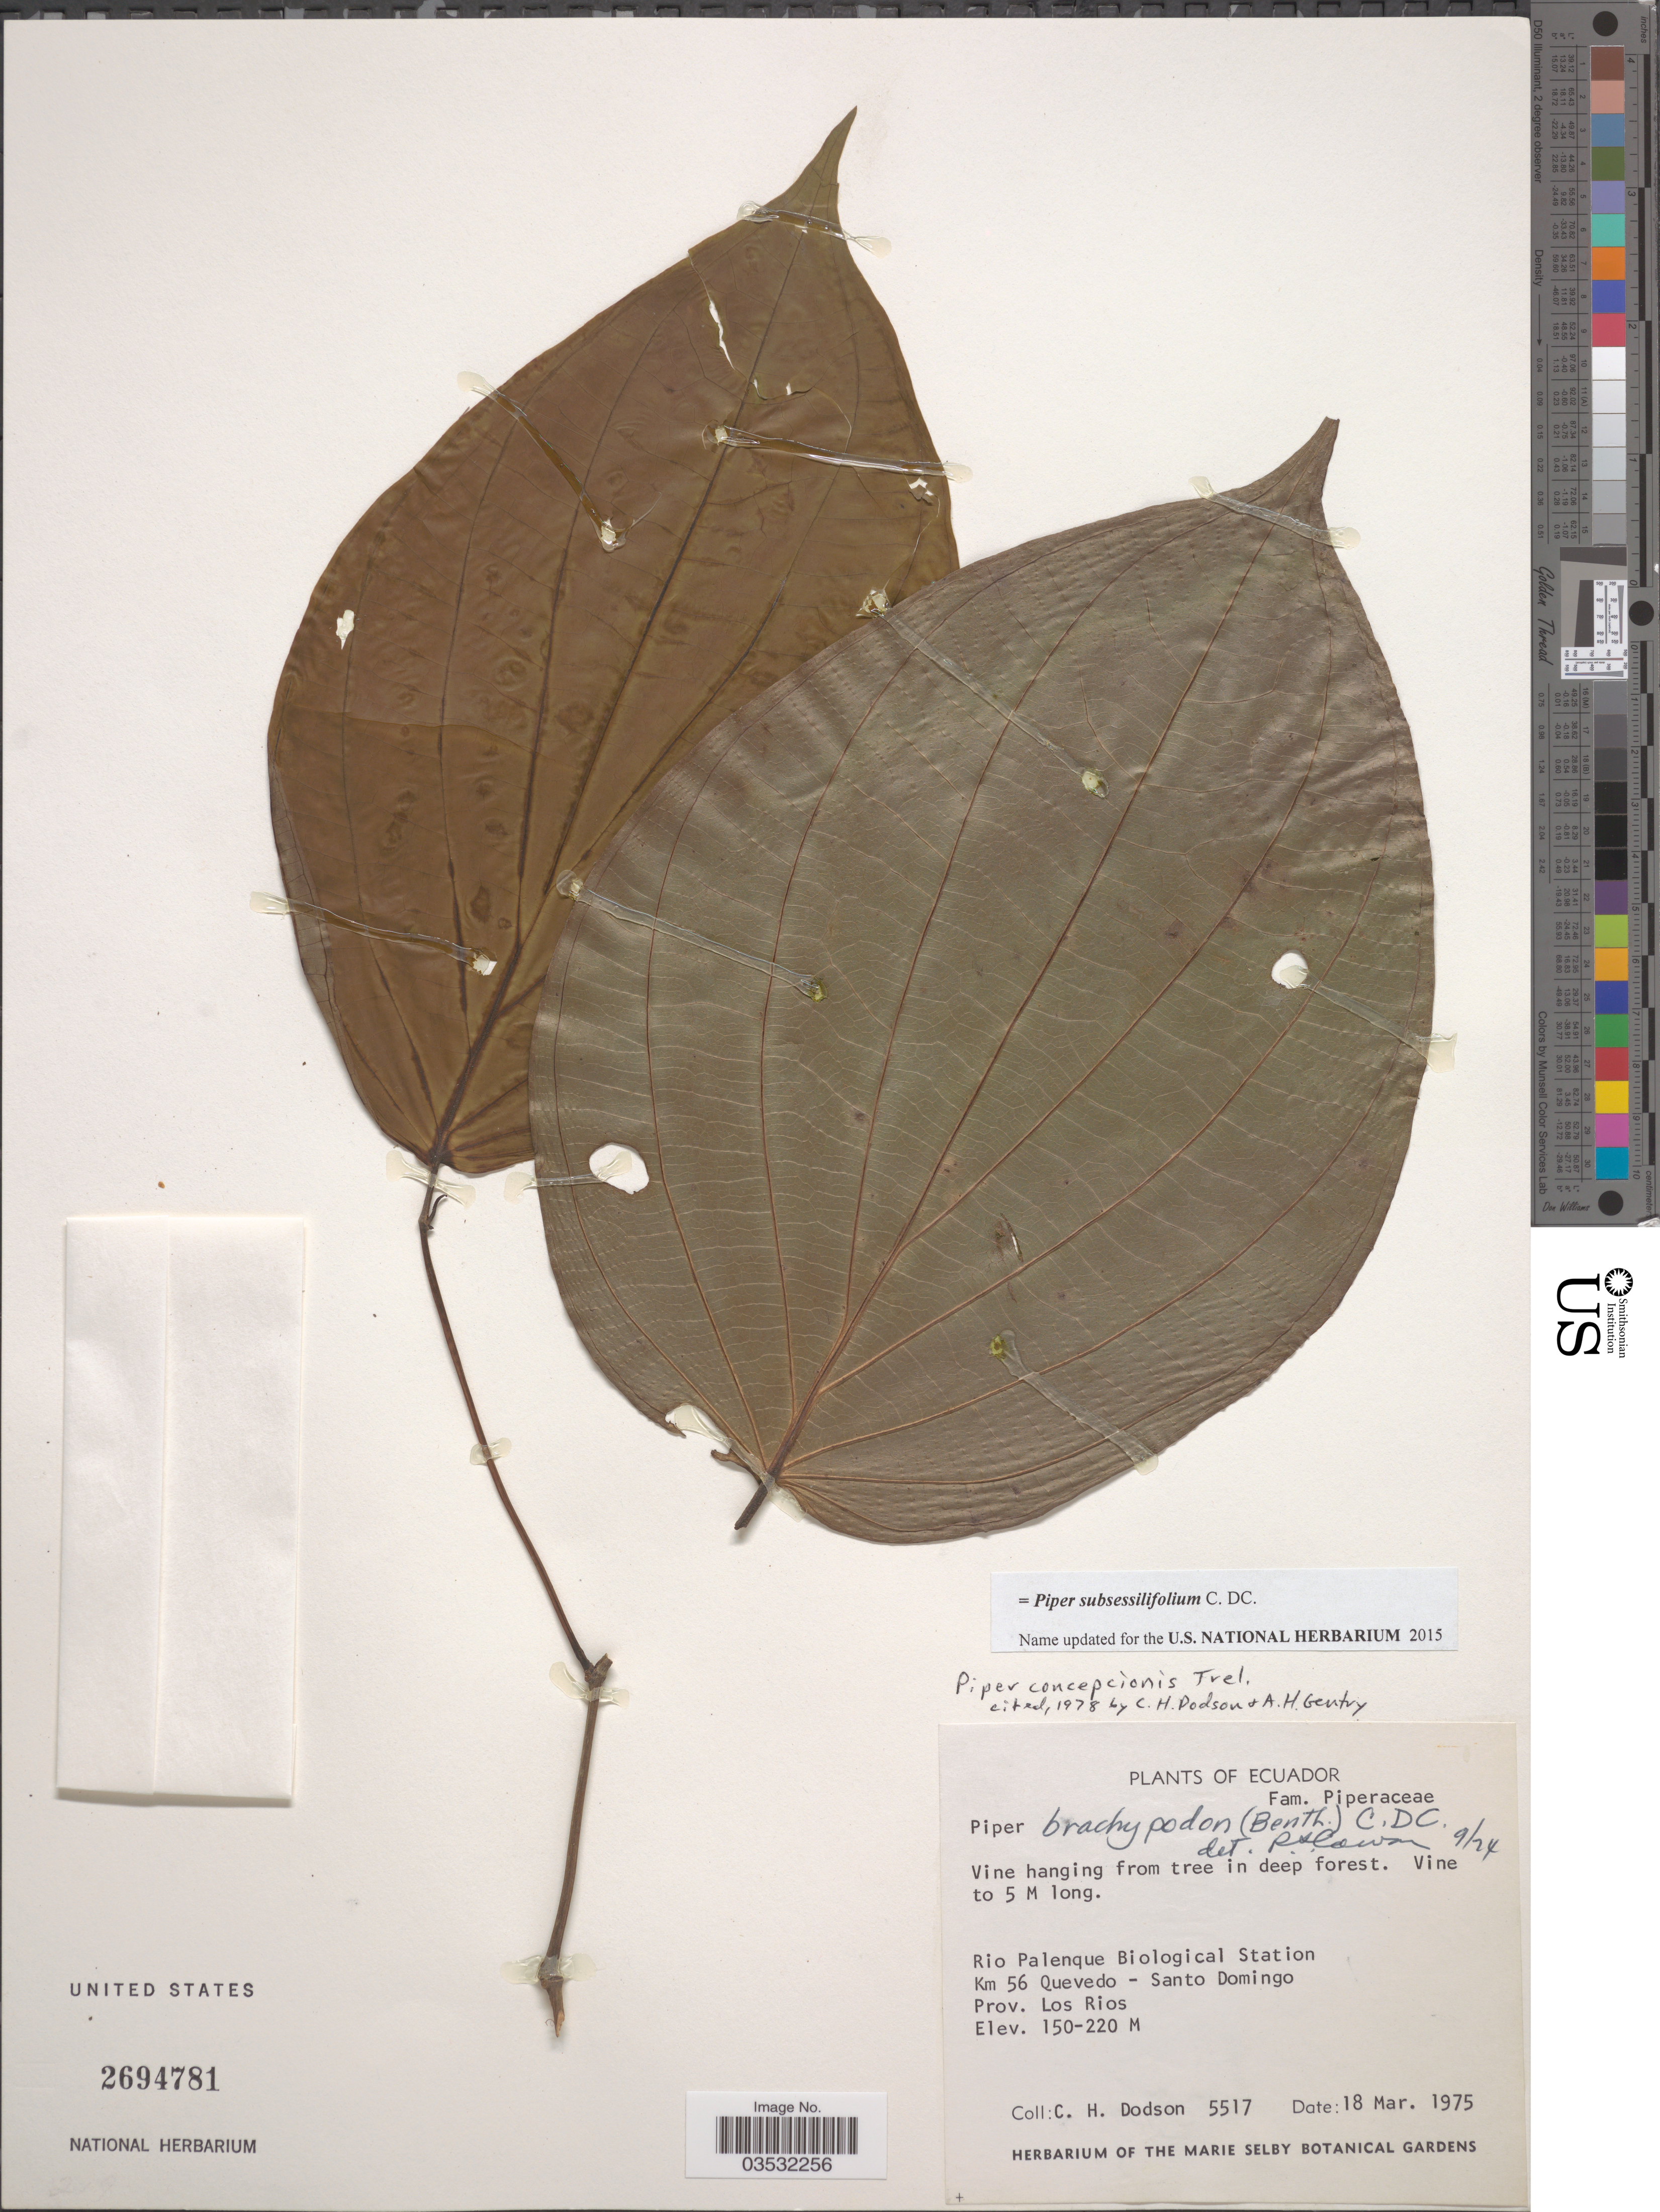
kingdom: Plantae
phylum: Tracheophyta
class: Magnoliopsida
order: Piperales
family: Piperaceae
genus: Piper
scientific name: Piper subsessifolium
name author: C. DC.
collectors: C. H. Dodson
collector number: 5517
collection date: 1975-03-18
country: Ecuador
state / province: Los Ríos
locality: Rio Palenque Biological Station. Km 56 Quevedo - Santo Domingo.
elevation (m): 150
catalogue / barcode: US 2694781